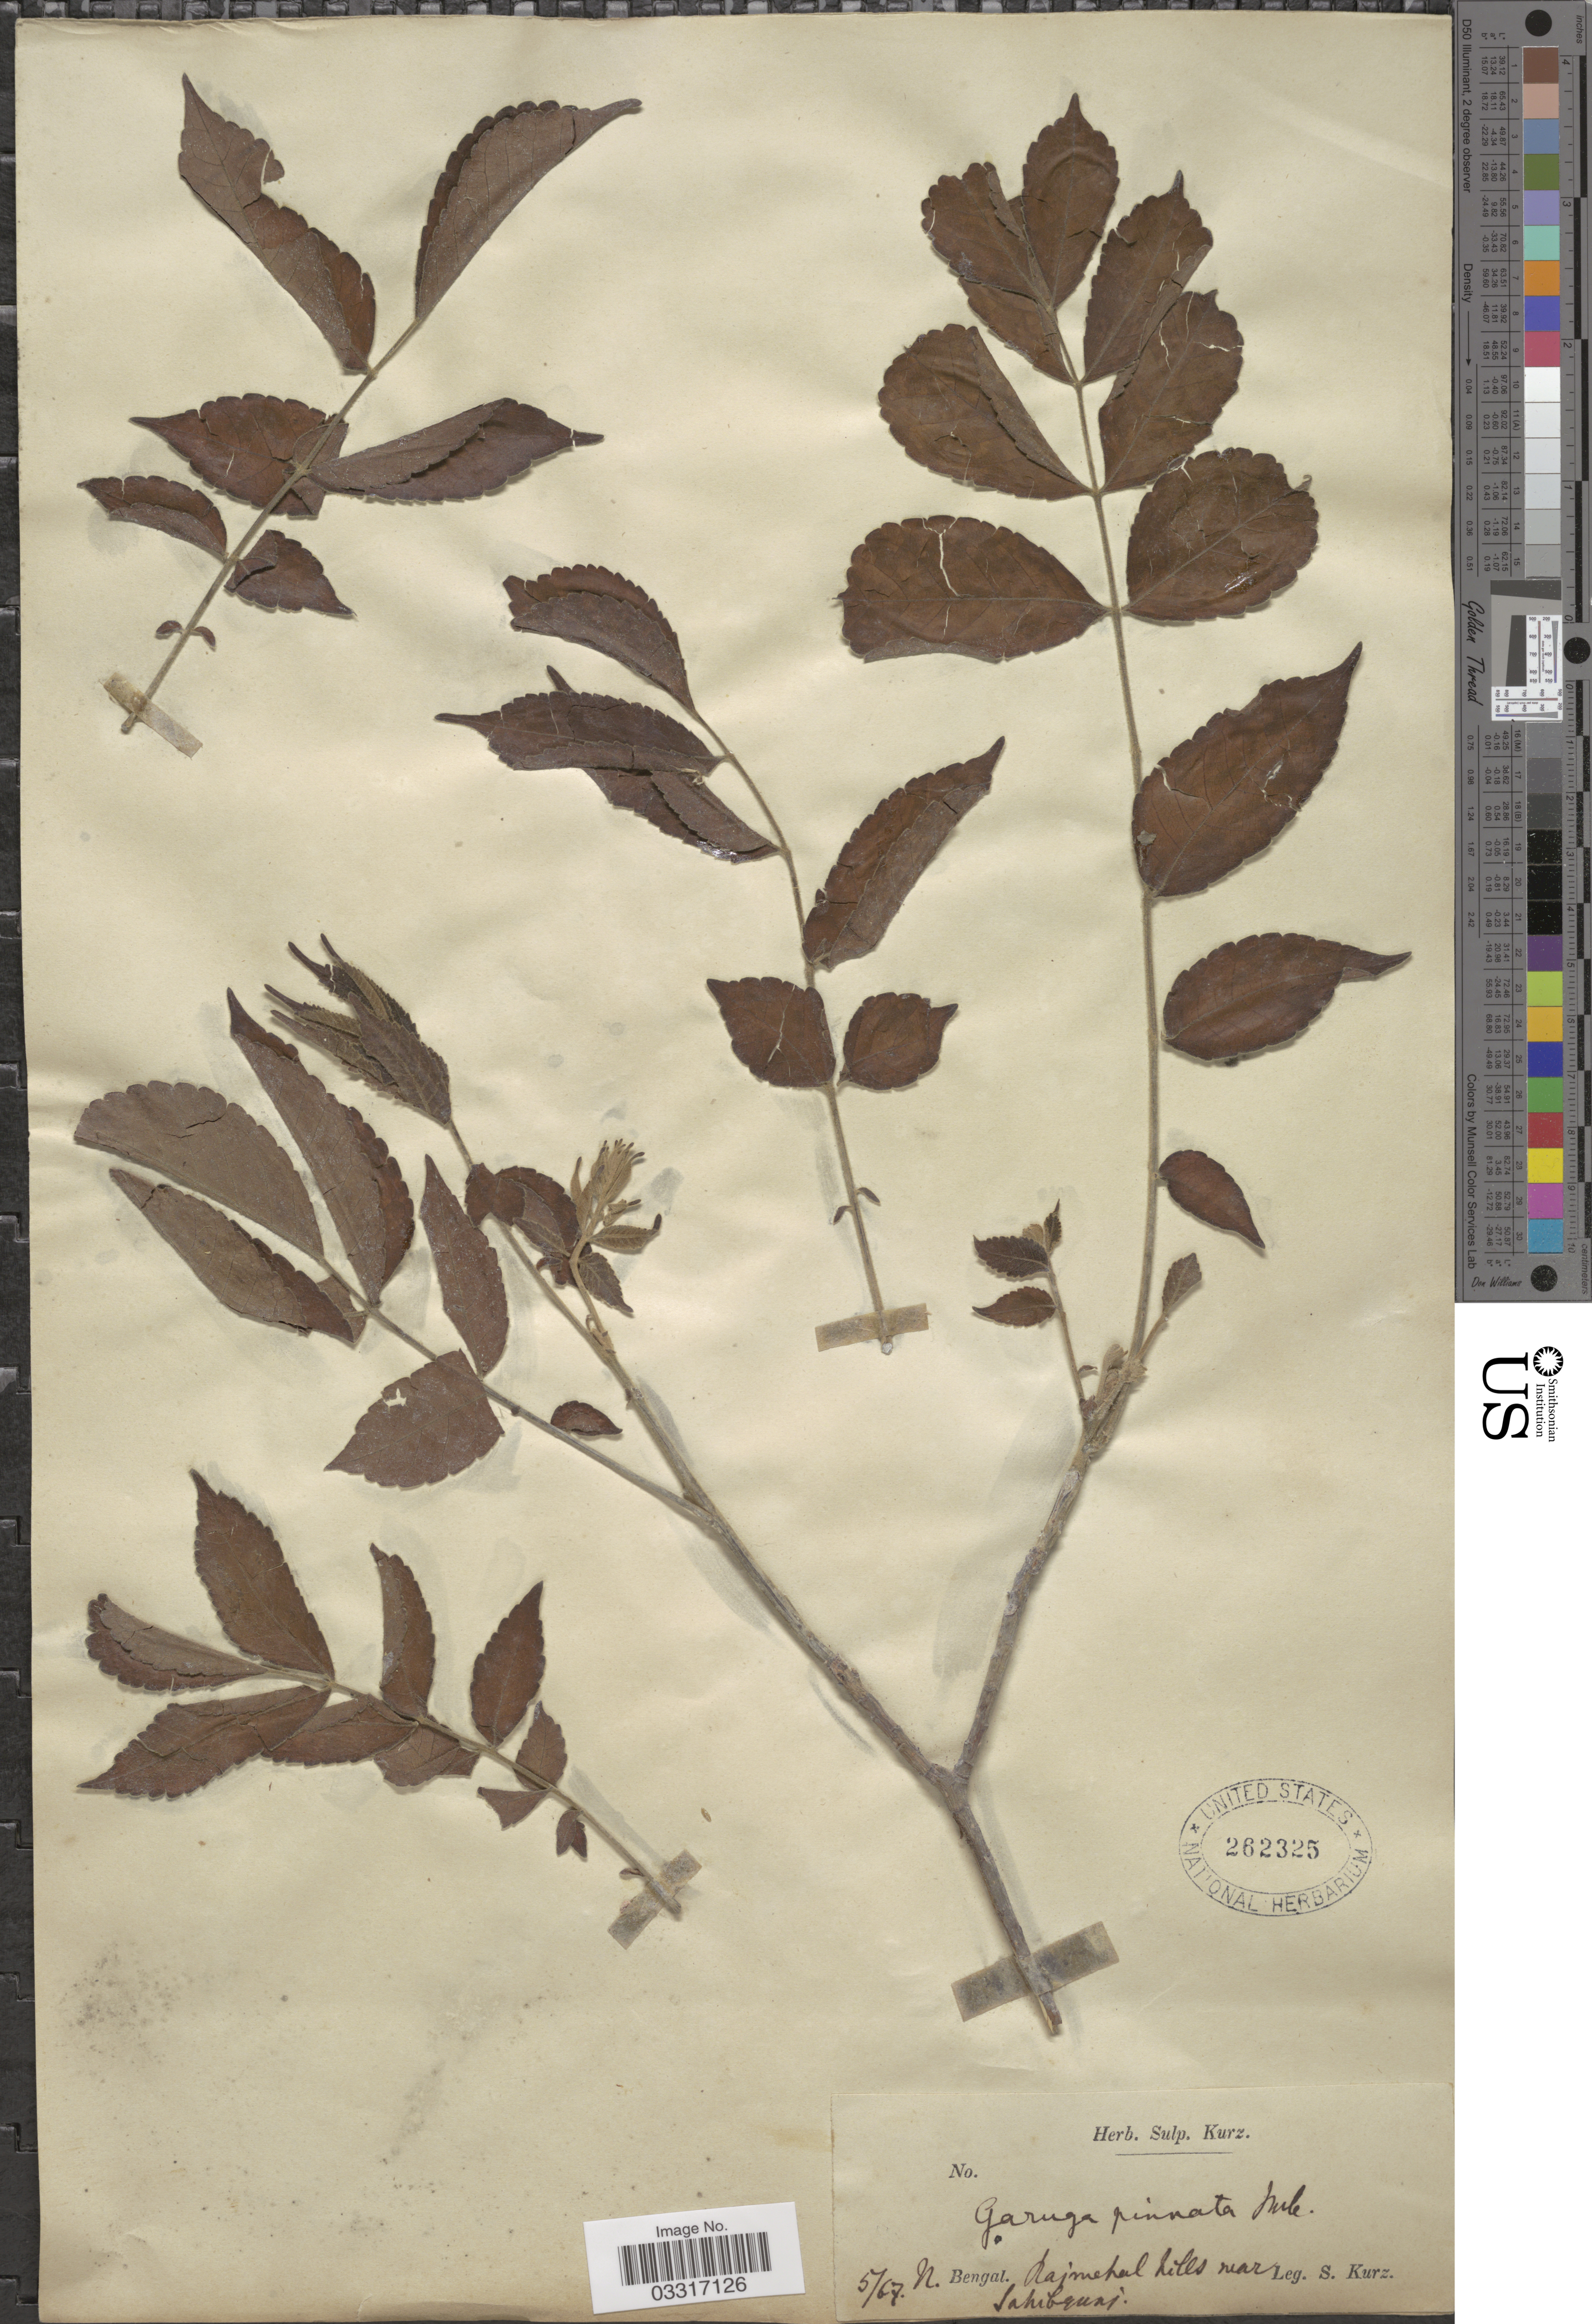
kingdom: Plantae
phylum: Tracheophyta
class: Magnoliopsida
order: Sapindales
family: Burseraceae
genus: Garuga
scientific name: Garuga pinnata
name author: Roxb.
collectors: S. Kurz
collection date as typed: Transcribed d/m/y: /5/67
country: India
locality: N. Bengal. Rajmehal hills near Sahibganj.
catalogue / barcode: US 262325